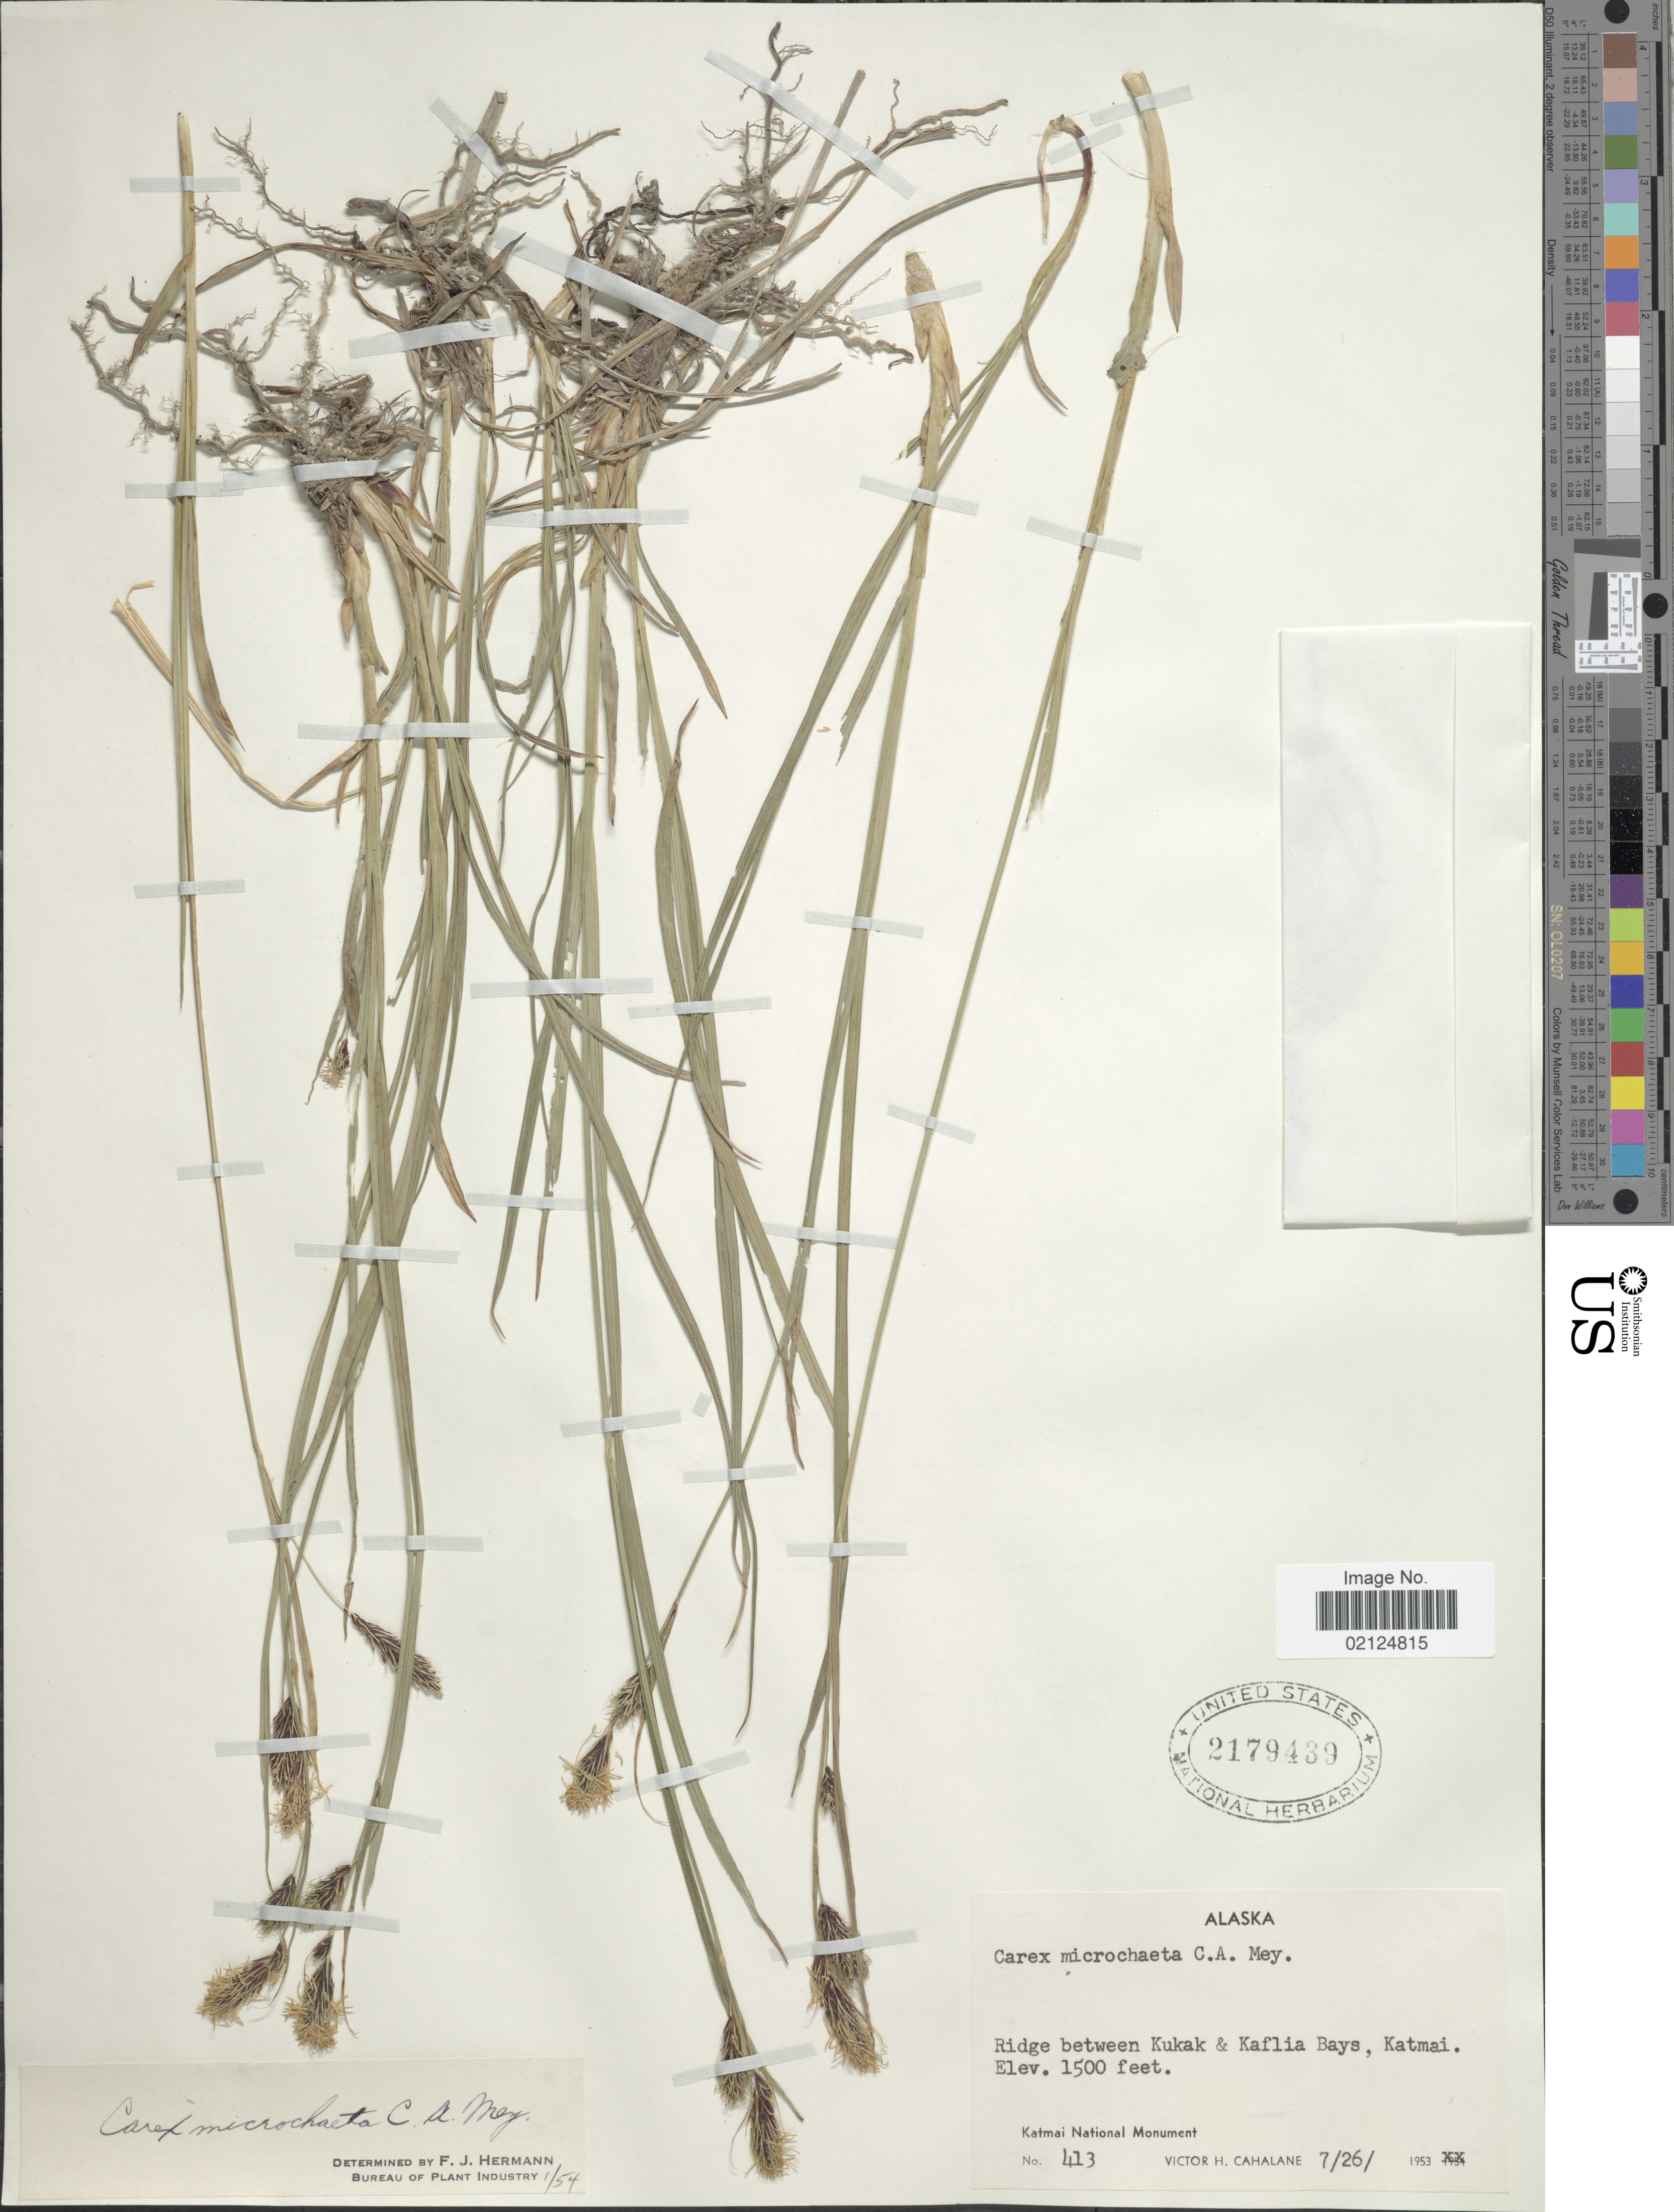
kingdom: Plantae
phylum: Tracheophyta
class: Liliopsida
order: Poales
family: Cyperaceae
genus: Carex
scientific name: Carex microchaeta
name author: Holm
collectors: V. Cahalane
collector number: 413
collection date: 1953-07-26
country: United States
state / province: Alaska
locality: Ridge between Kukak & Kaflia Bays, Katmai. Katmai National Monument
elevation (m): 457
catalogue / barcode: US 2179439